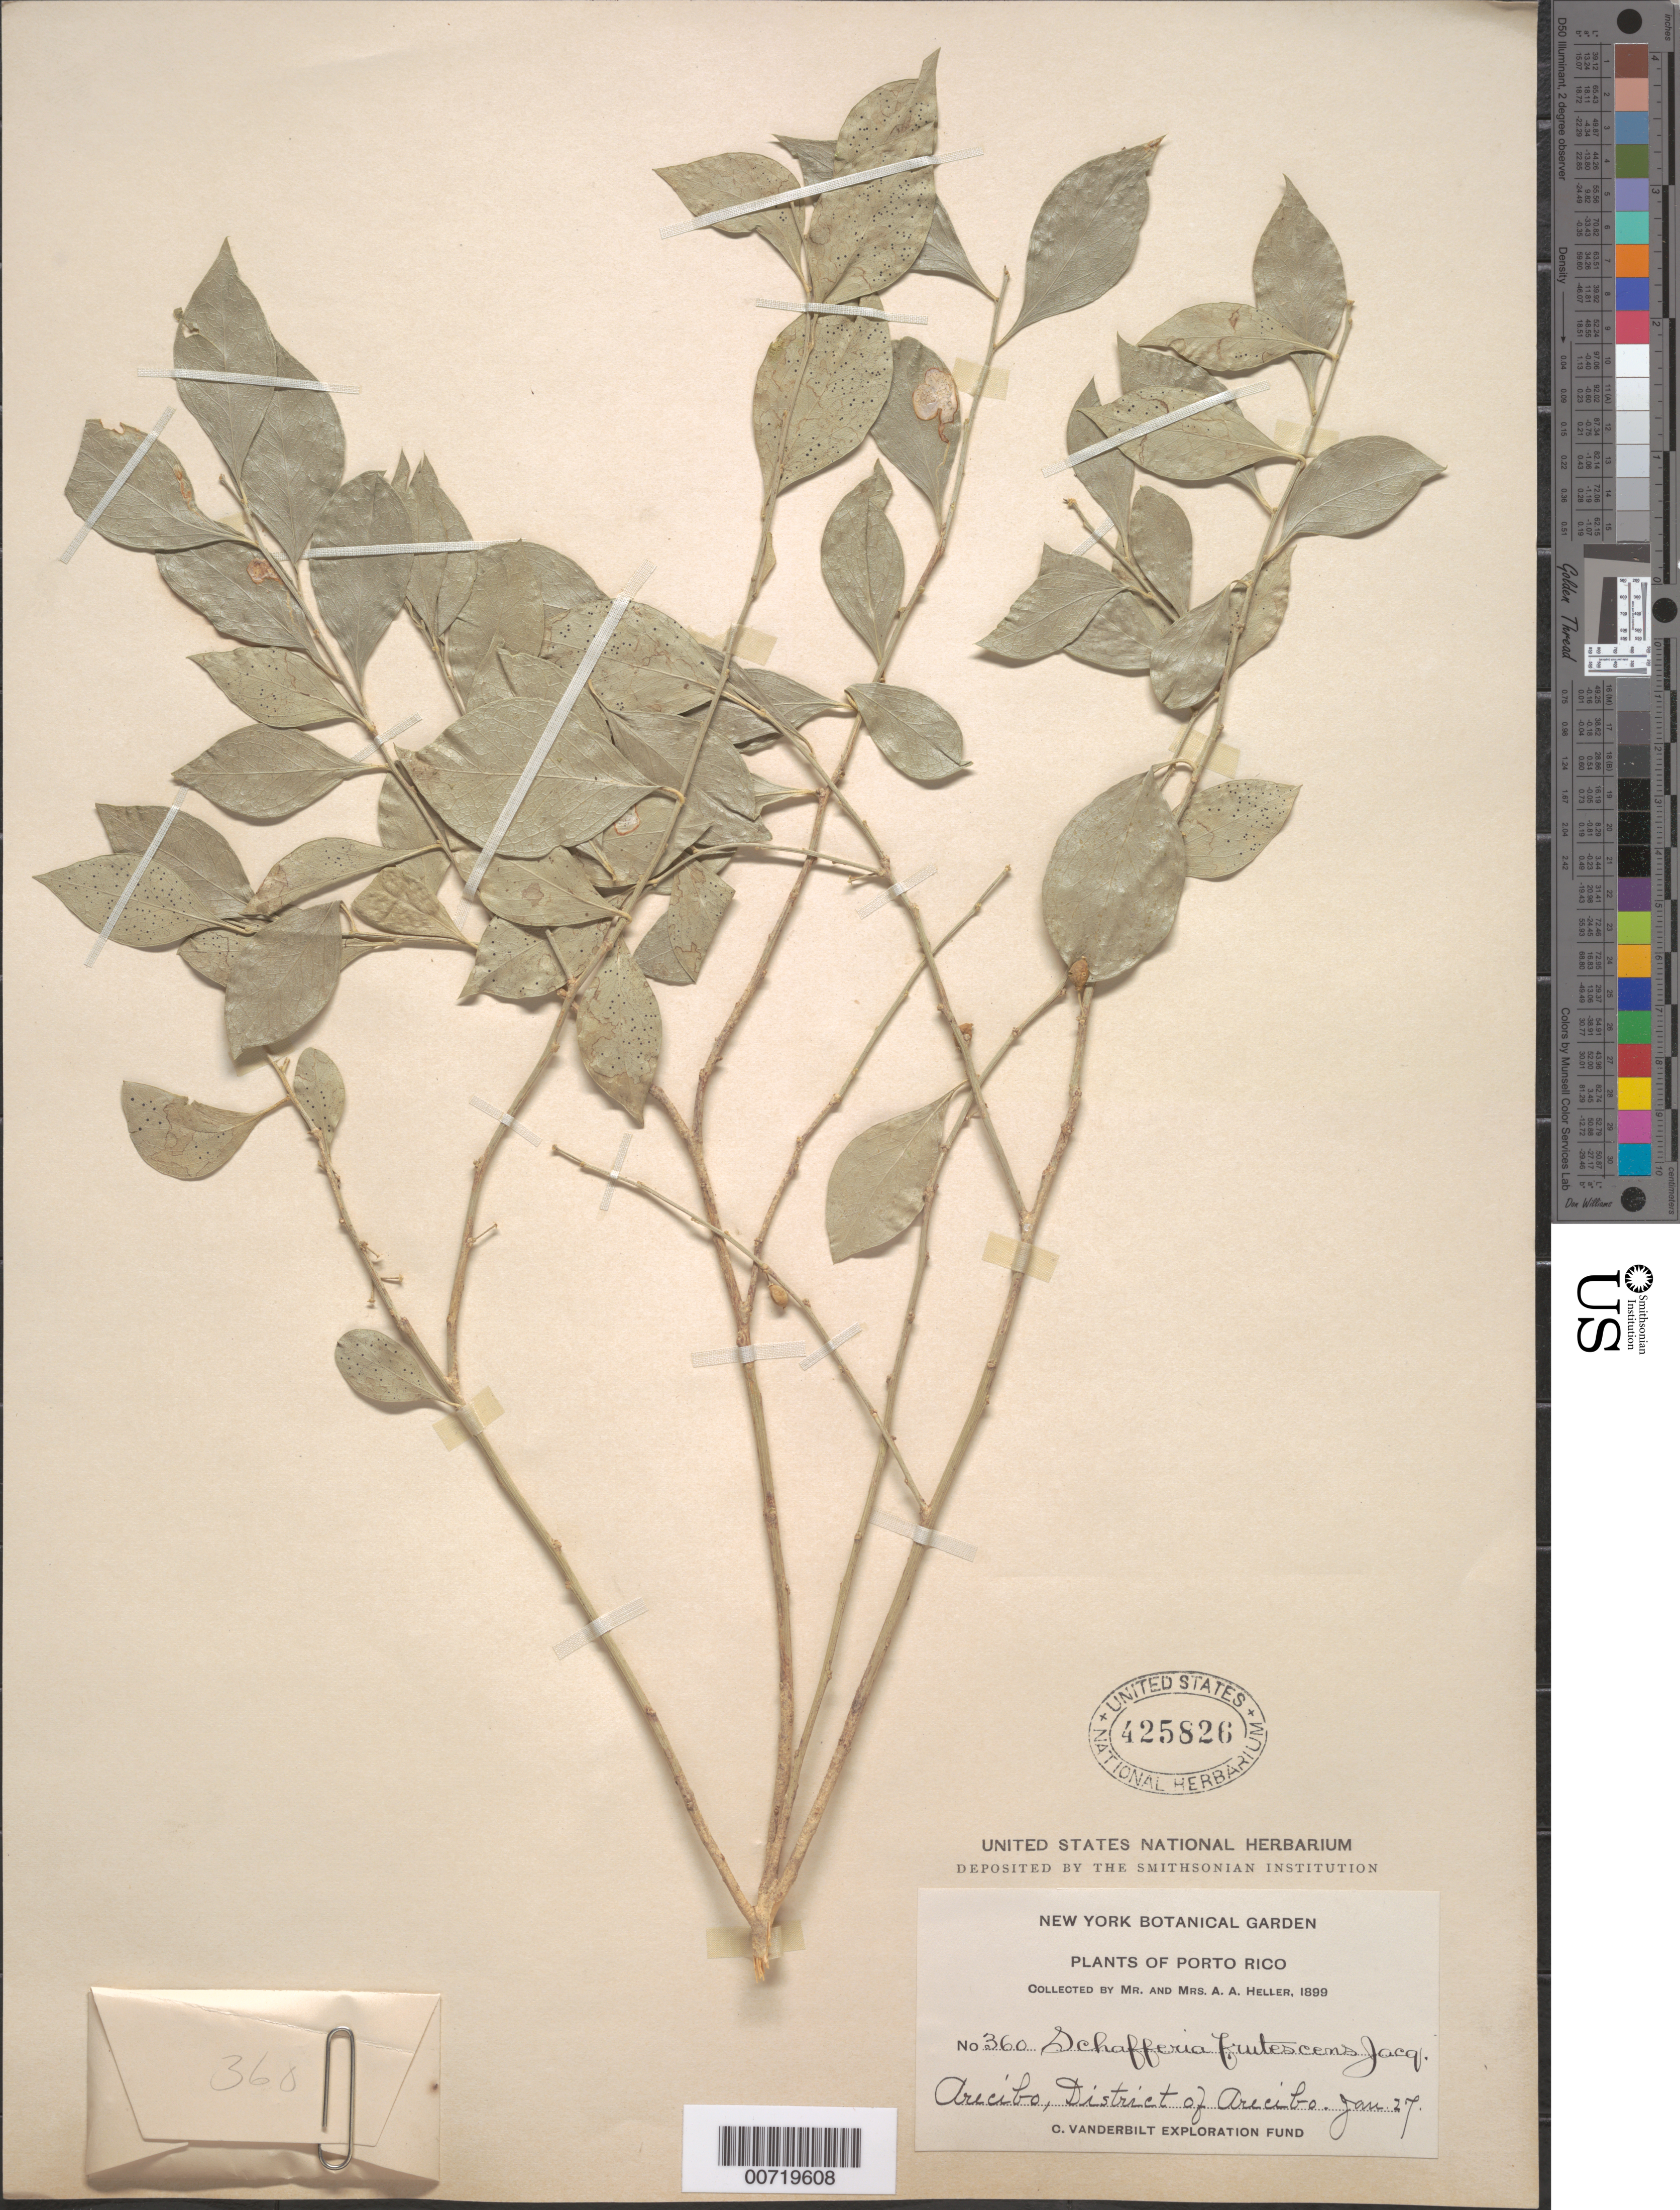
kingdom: Plantae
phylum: Tracheophyta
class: Magnoliopsida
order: Celastrales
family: Celastraceae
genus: Schaefferia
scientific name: Schaefferia frutescens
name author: Jacq.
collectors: A. A. Heller & E. G. Heller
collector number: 360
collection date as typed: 27 Jan 1899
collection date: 1899-01-27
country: Puerto Rico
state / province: Arecibo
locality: District of Arecibo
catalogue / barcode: US 425826